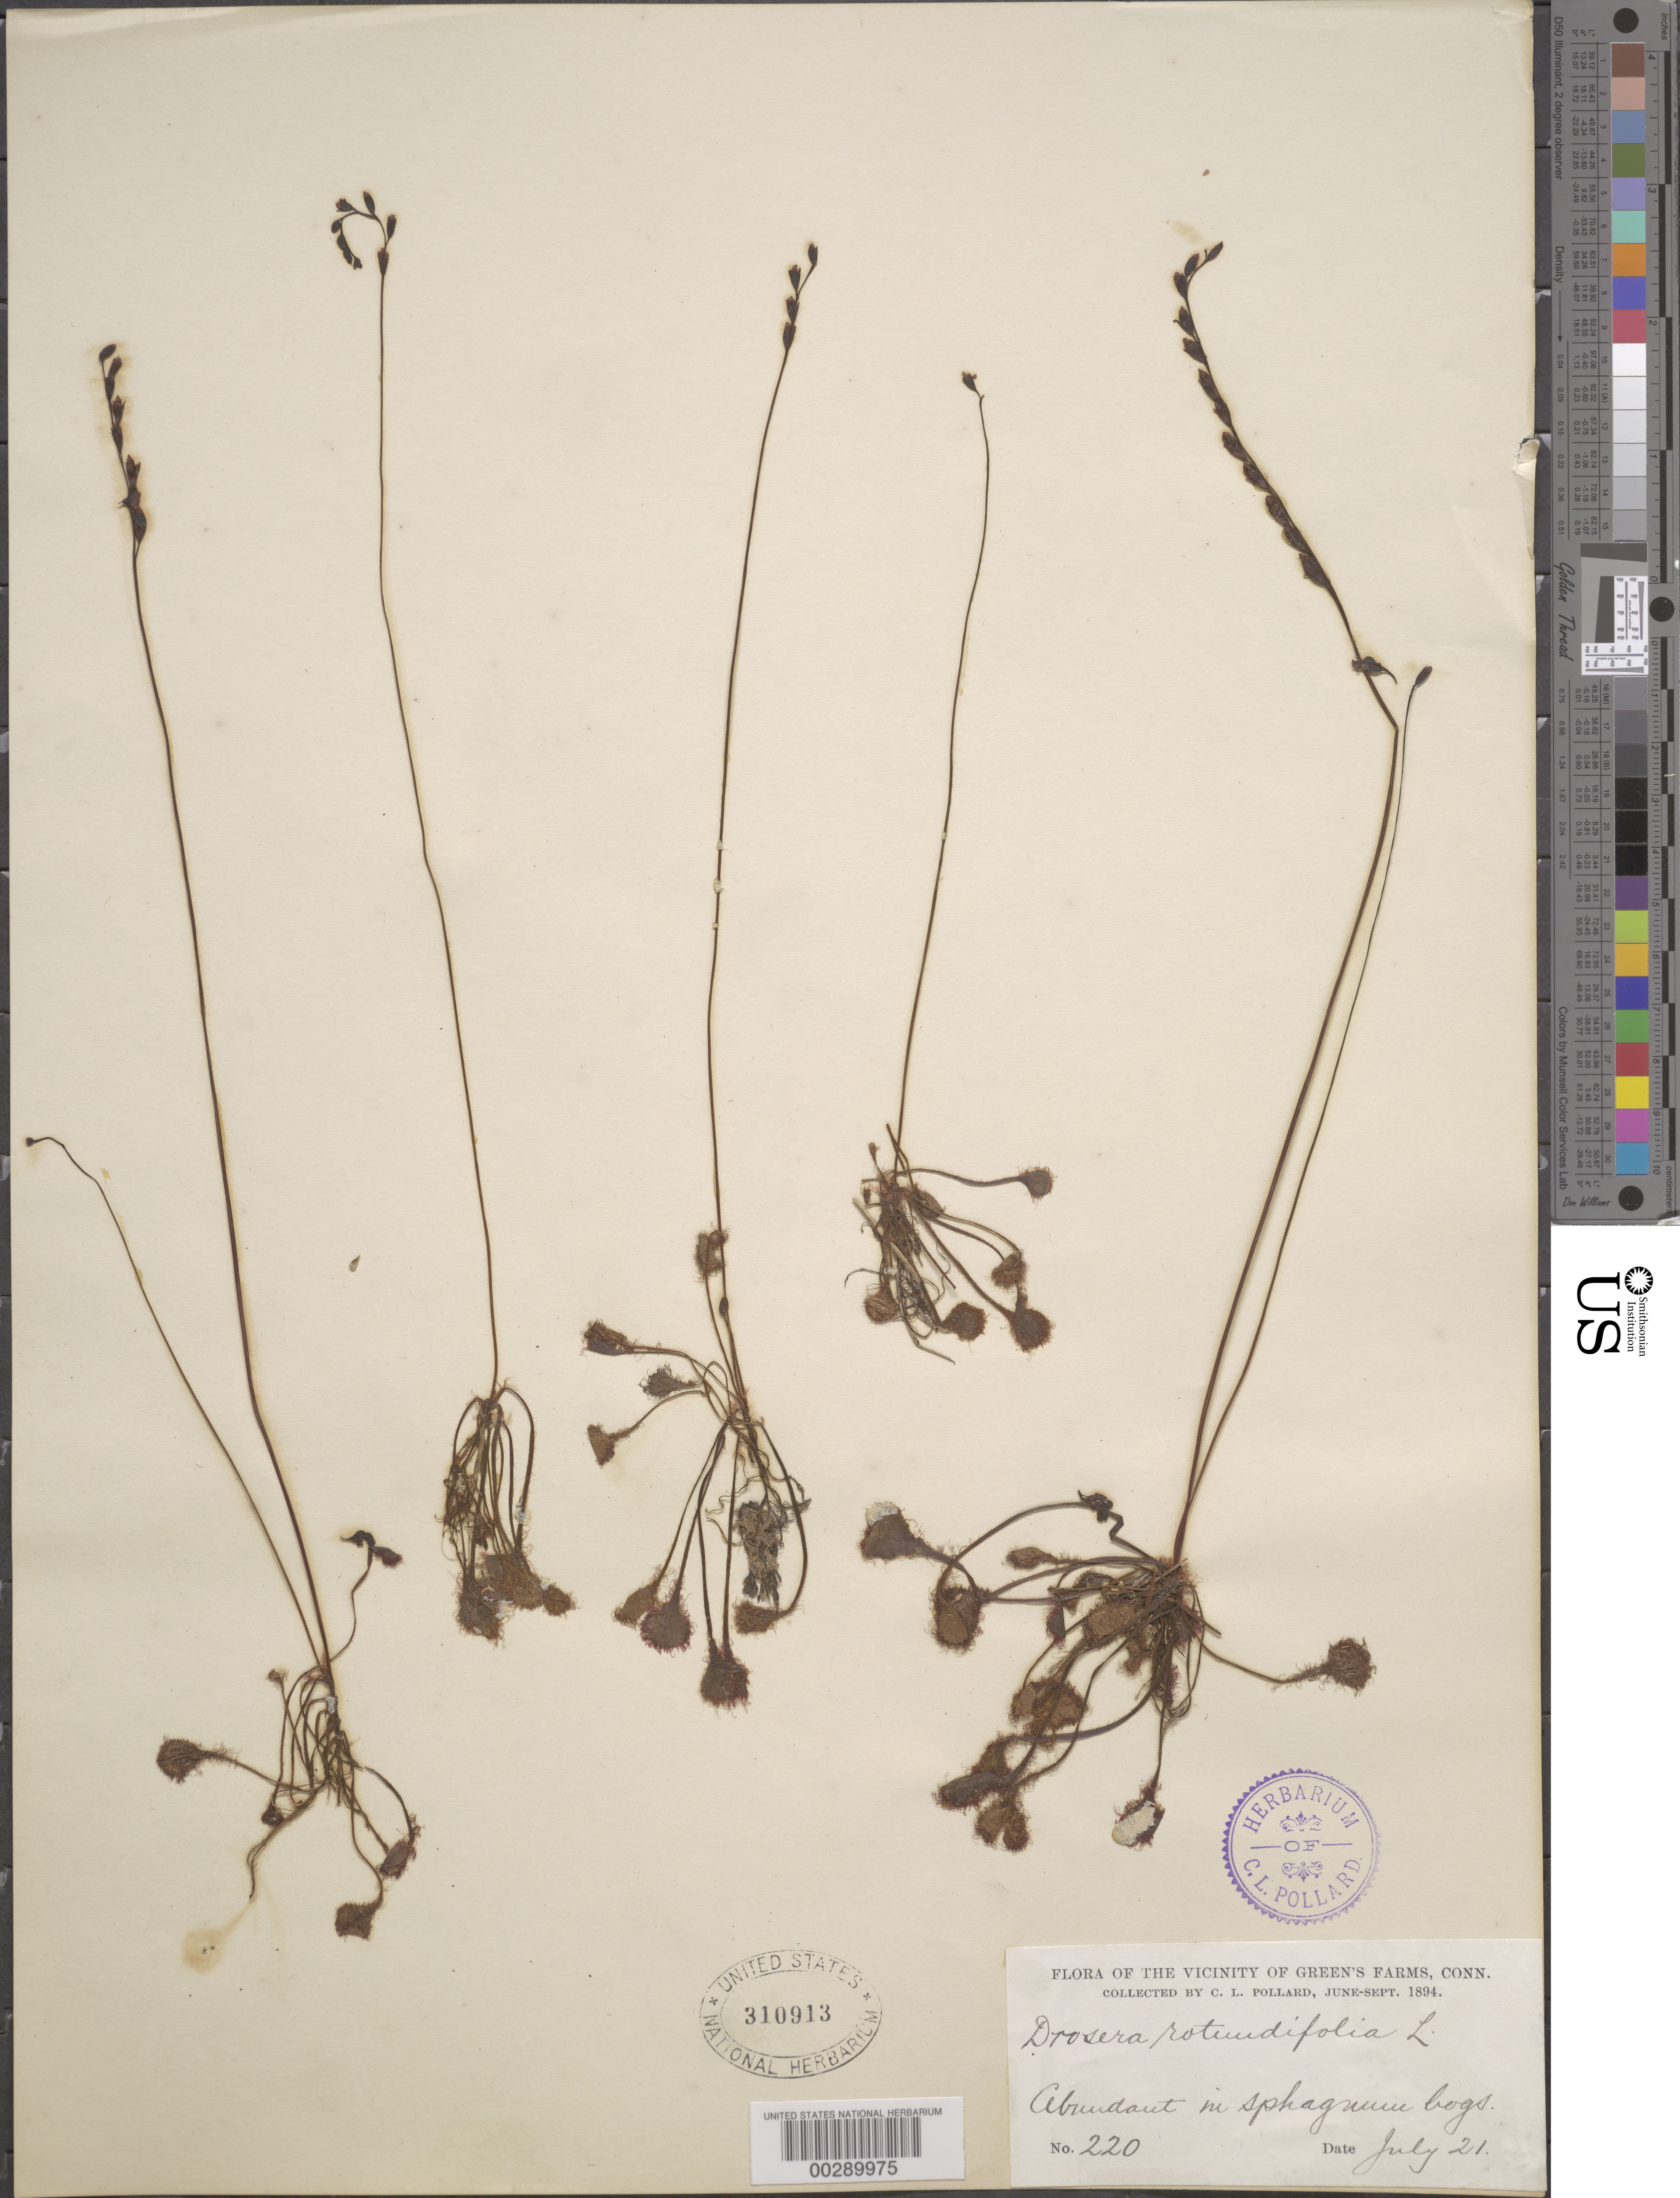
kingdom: Plantae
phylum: Tracheophyta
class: Magnoliopsida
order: Caryophyllales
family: Droseraceae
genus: Drosera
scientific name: Drosera rotundifolia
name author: L.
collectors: C. L. Pollard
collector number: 220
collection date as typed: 21 Jul 1894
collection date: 1894-07-21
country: United States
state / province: Connecticut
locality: Vicinity of green's farms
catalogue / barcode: US 310913